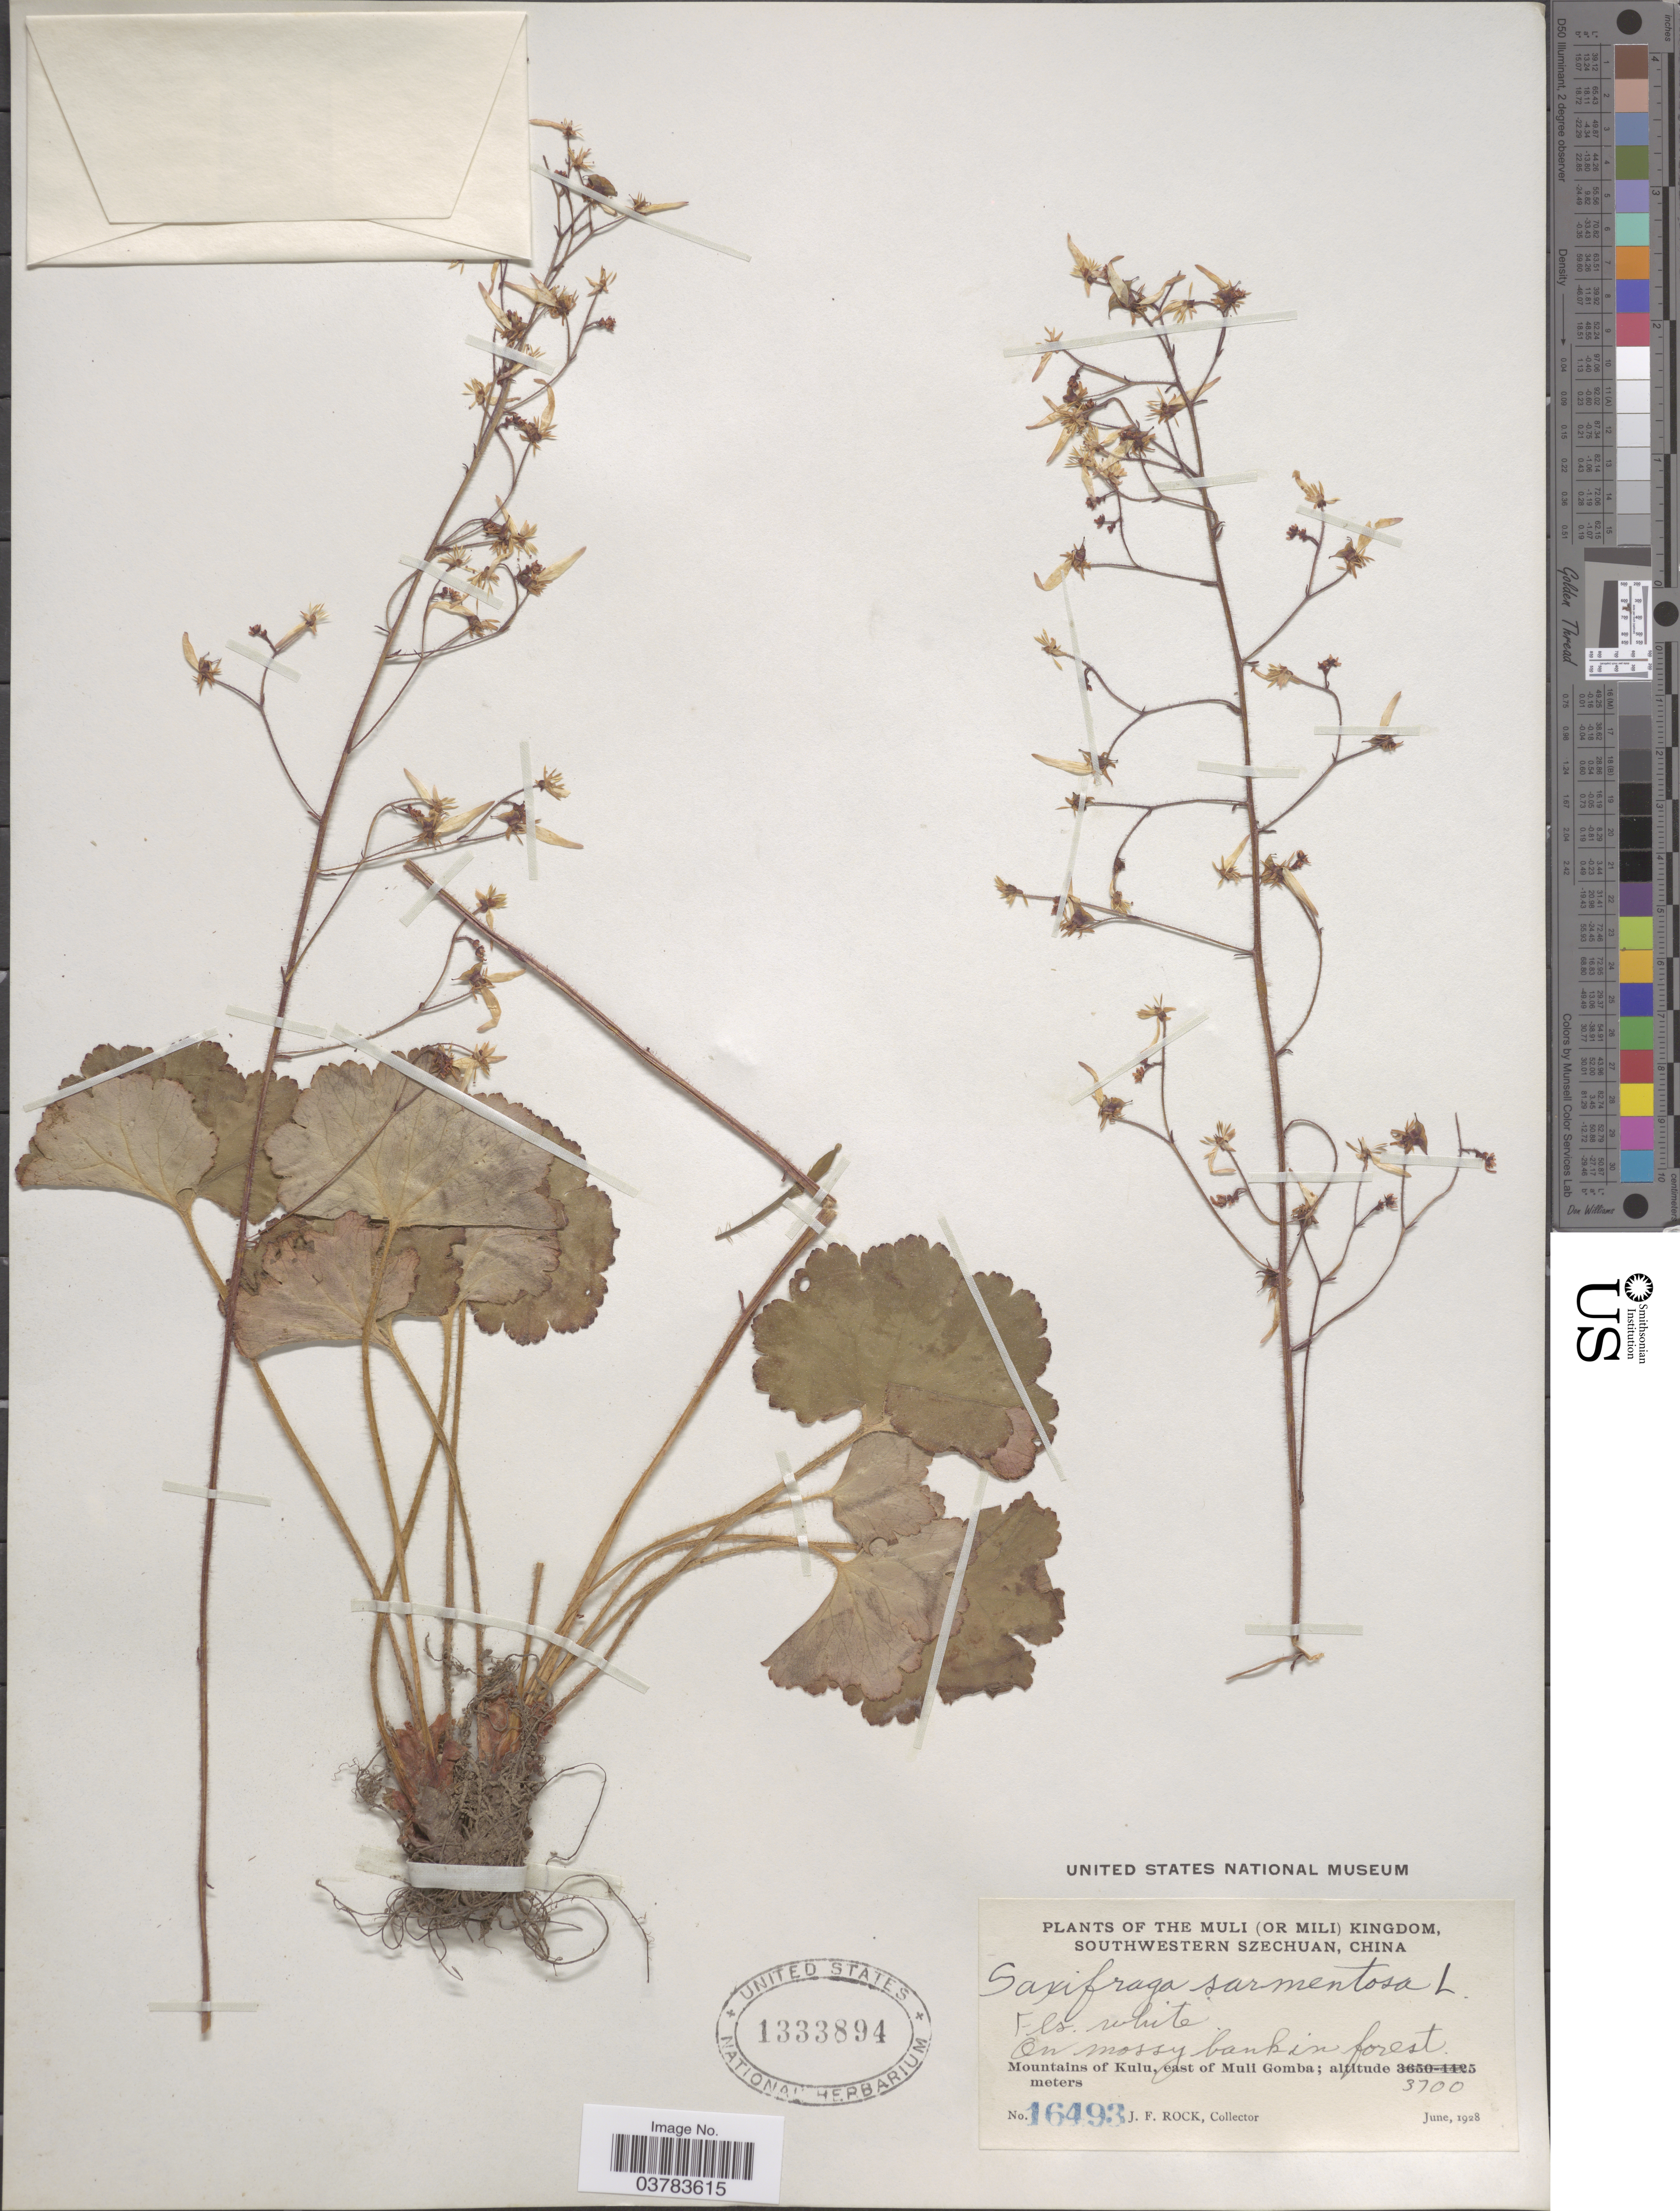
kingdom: Plantae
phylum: Tracheophyta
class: Magnoliopsida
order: Saxifragales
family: Saxifragaceae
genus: Saxifraga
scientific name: Saxifraga sarmentosa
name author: L. f.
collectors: J. Rock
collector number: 16493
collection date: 1928-06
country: China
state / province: Sichuan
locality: The Muli (or Mili) Kingdom. Southwestern Szechuan. On mossy banks in forest. Mountains of Kulu, east of Muli Gomba.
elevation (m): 3700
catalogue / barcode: US 1333894